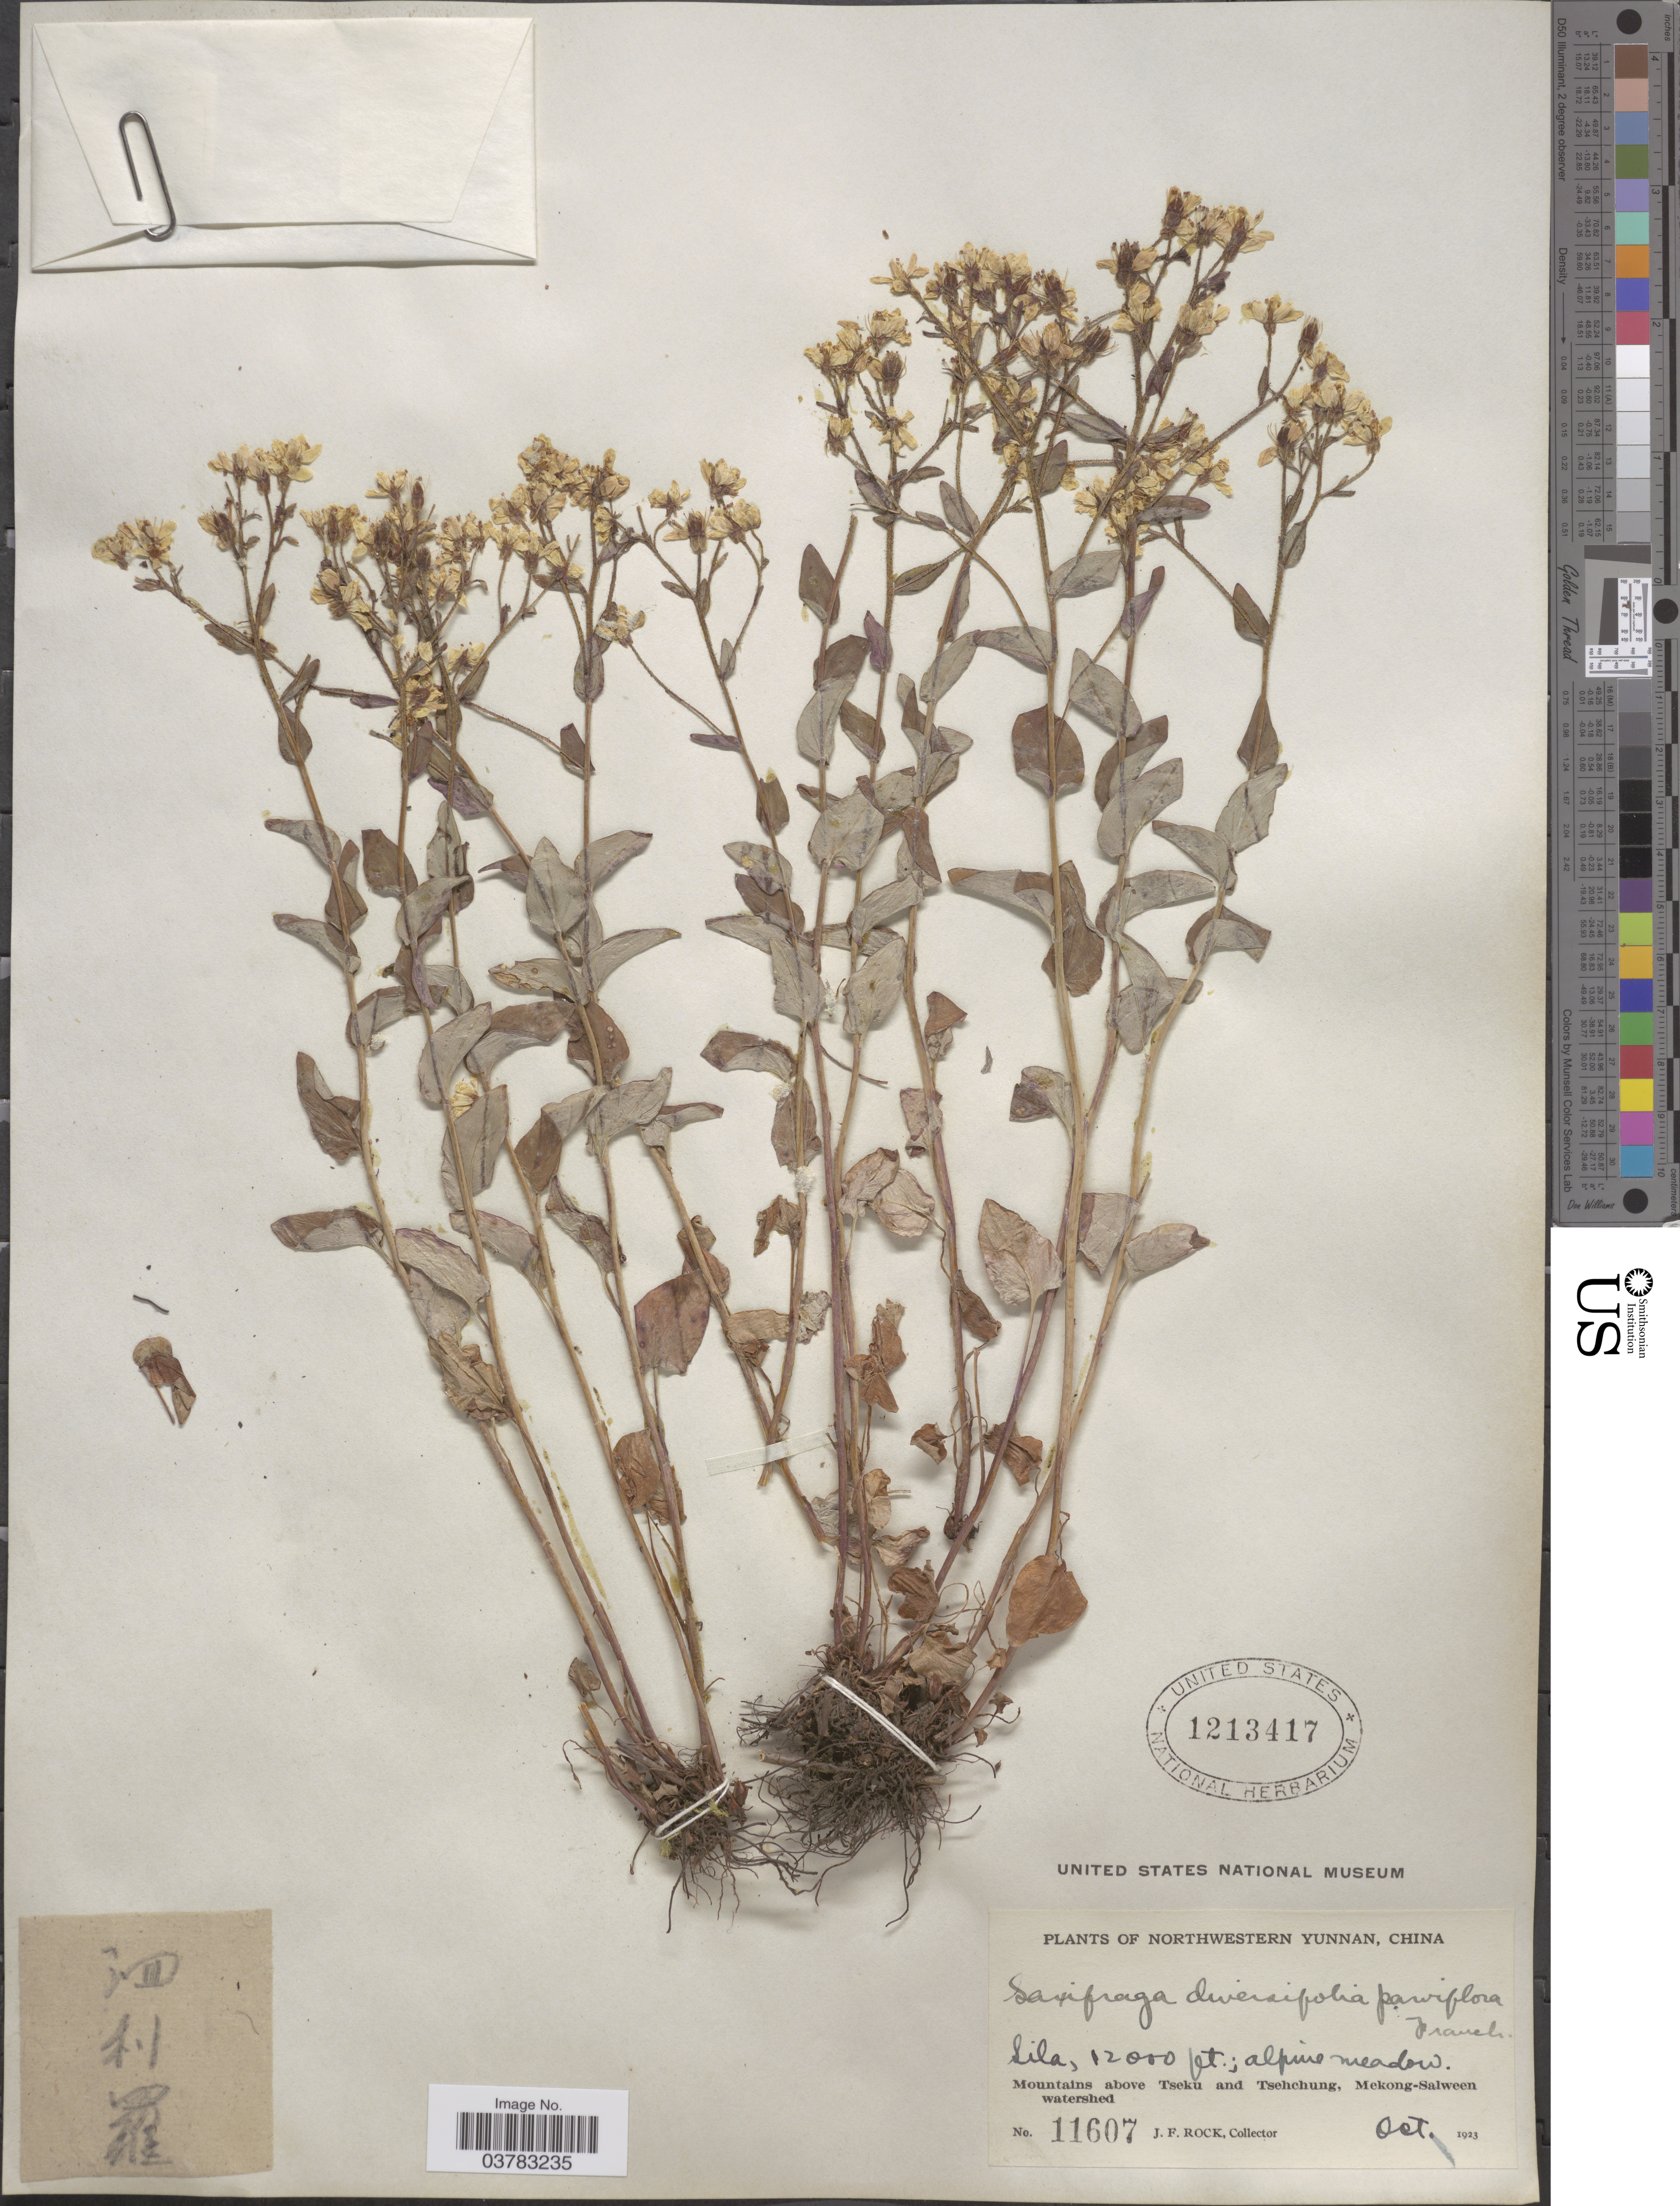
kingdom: Plantae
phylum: Tracheophyta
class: Magnoliopsida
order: Saxifragales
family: Saxifragaceae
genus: Saxifraga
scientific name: Saxifraga diversifolia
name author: Wall.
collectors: J. Rock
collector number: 11607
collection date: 1923-10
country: China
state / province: Yunnan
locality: Northwestern Yunnan. Sila. Mountains above Tseku and Tsechung, Mekong-Salween watershed.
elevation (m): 3658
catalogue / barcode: US 1213417